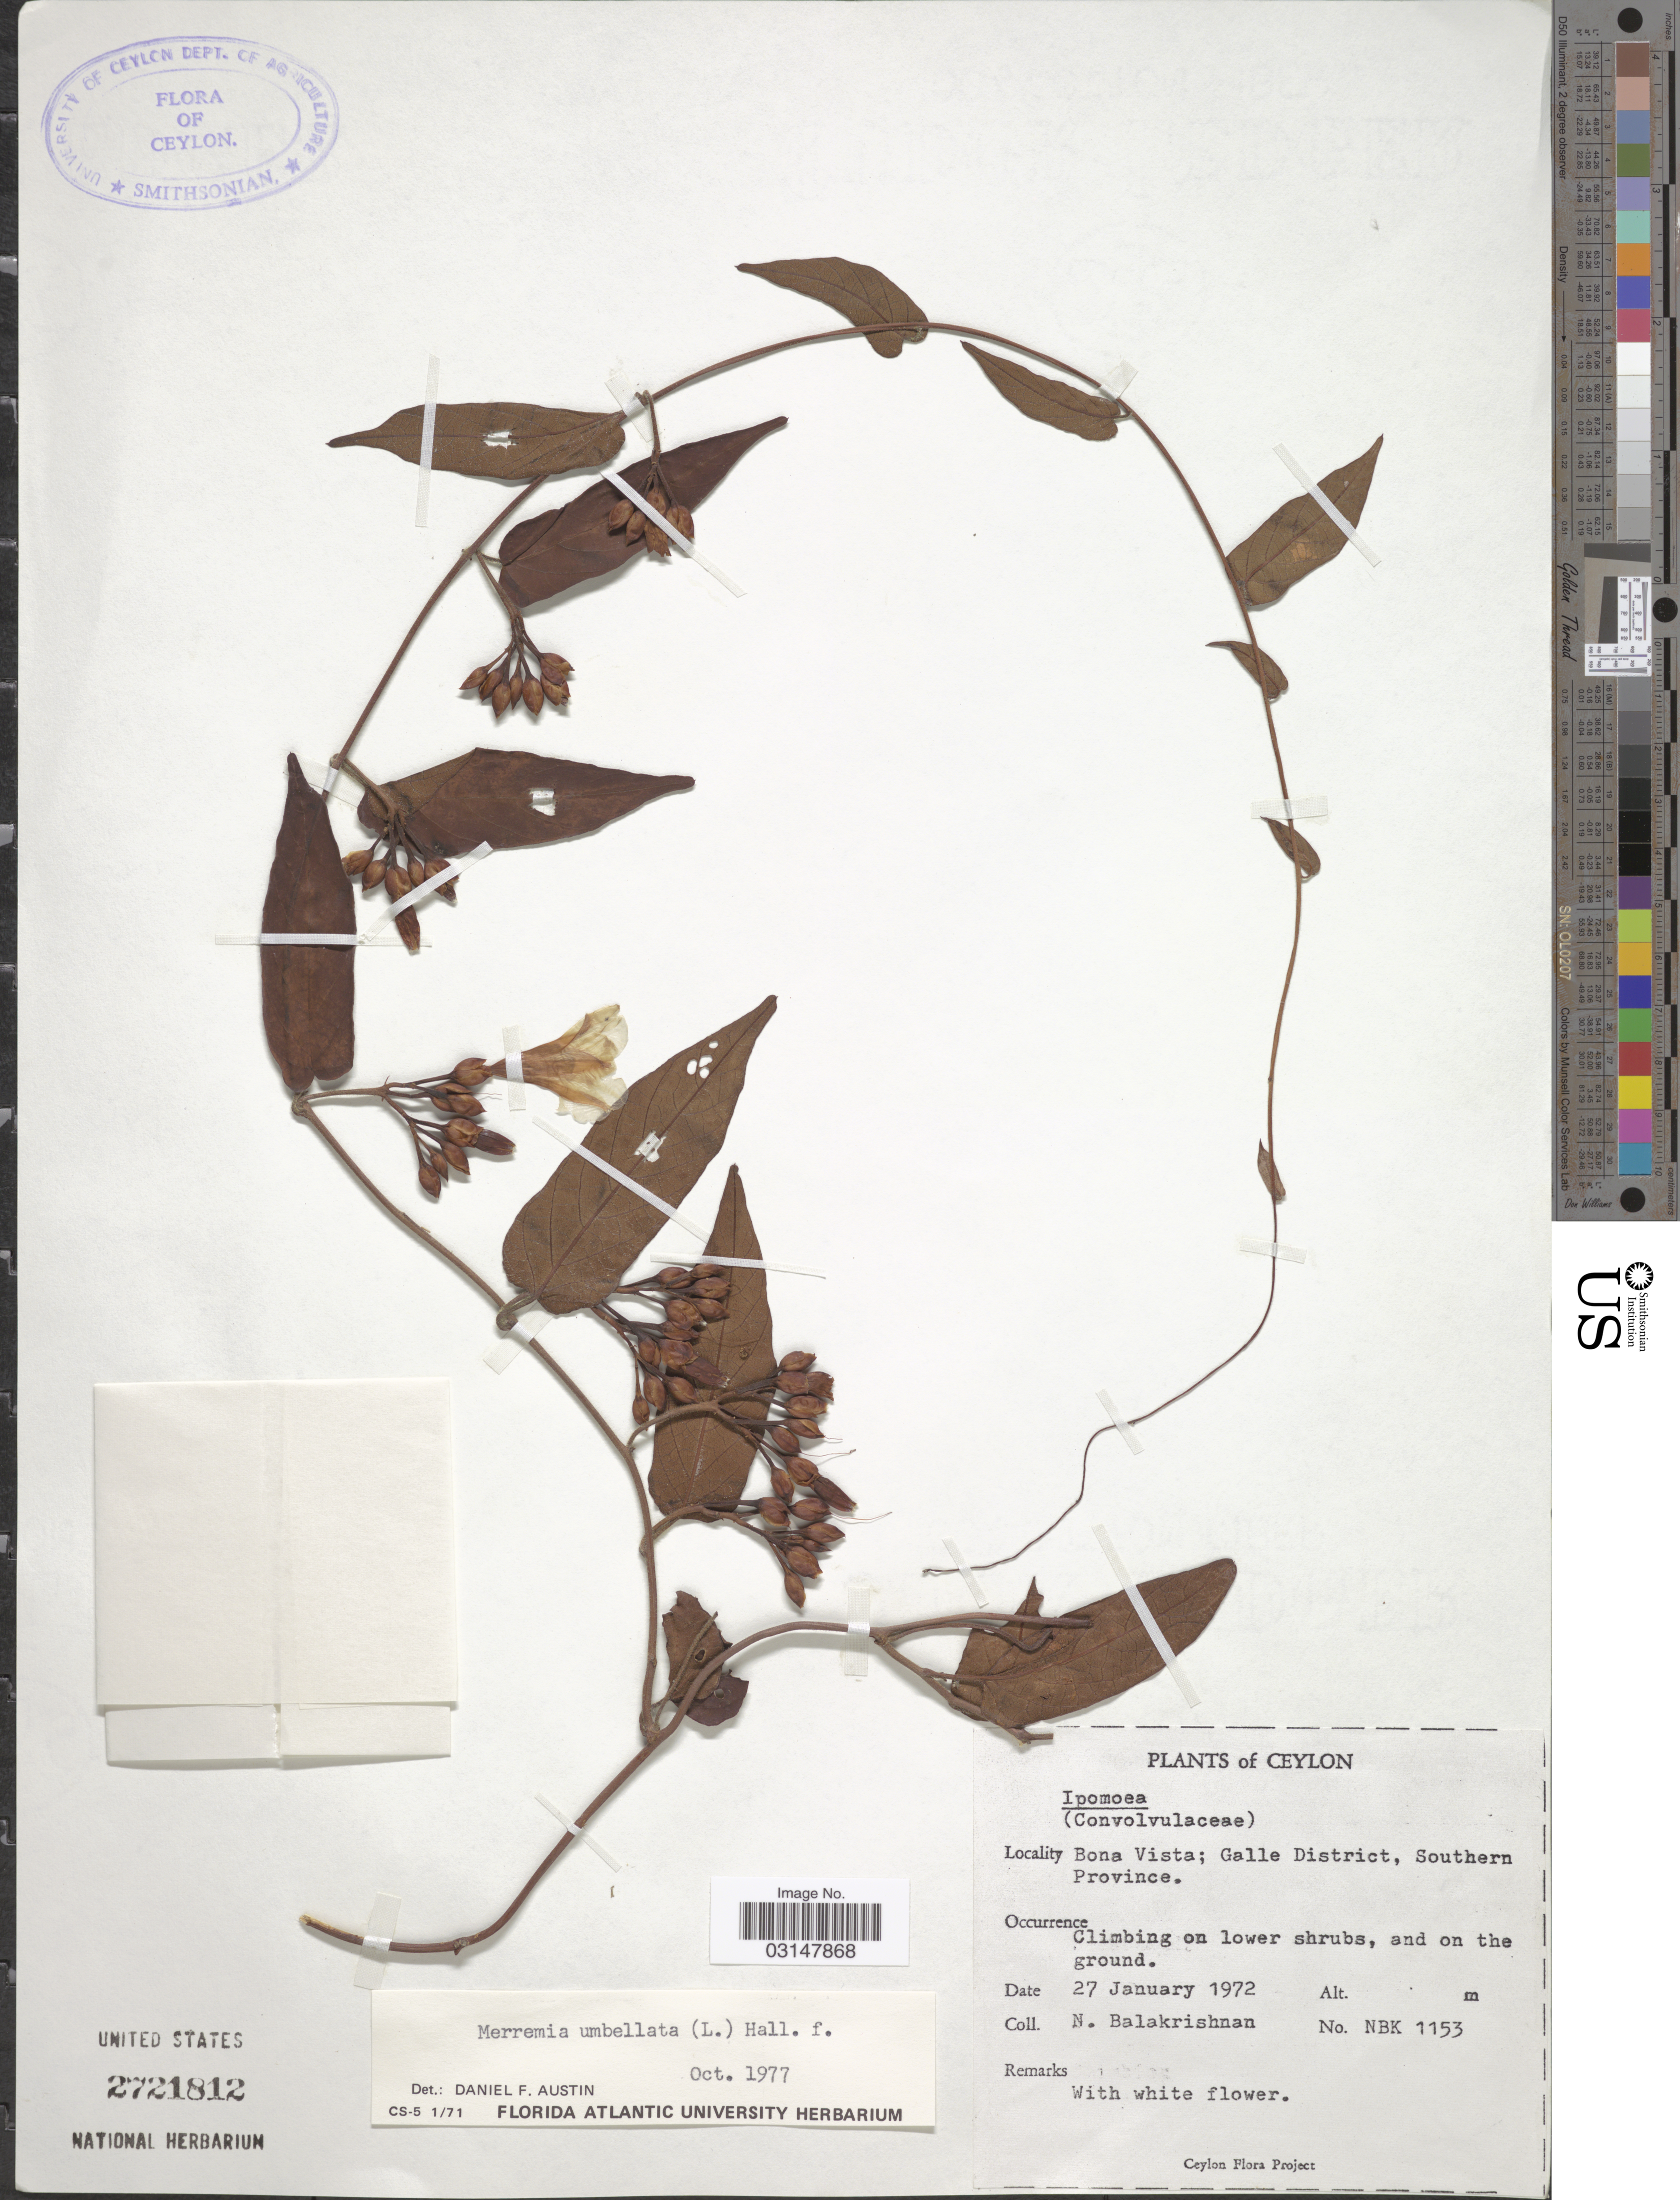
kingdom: Plantae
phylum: Tracheophyta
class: Magnoliopsida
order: Solanales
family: Convolvulaceae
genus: Camonea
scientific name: Camonea pilosa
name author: (Houtt.) A. R. Simões & Staples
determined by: Strong, Mark T., (BOT), Smithsonian Institution - National Museum of Natural History (UNITED STATES)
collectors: N. Balakrishnan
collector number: NBK1153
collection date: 1972-01-27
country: Sri Lanka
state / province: Southern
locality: Ceylon. Bona Vista; Galle District.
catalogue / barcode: US 2721812